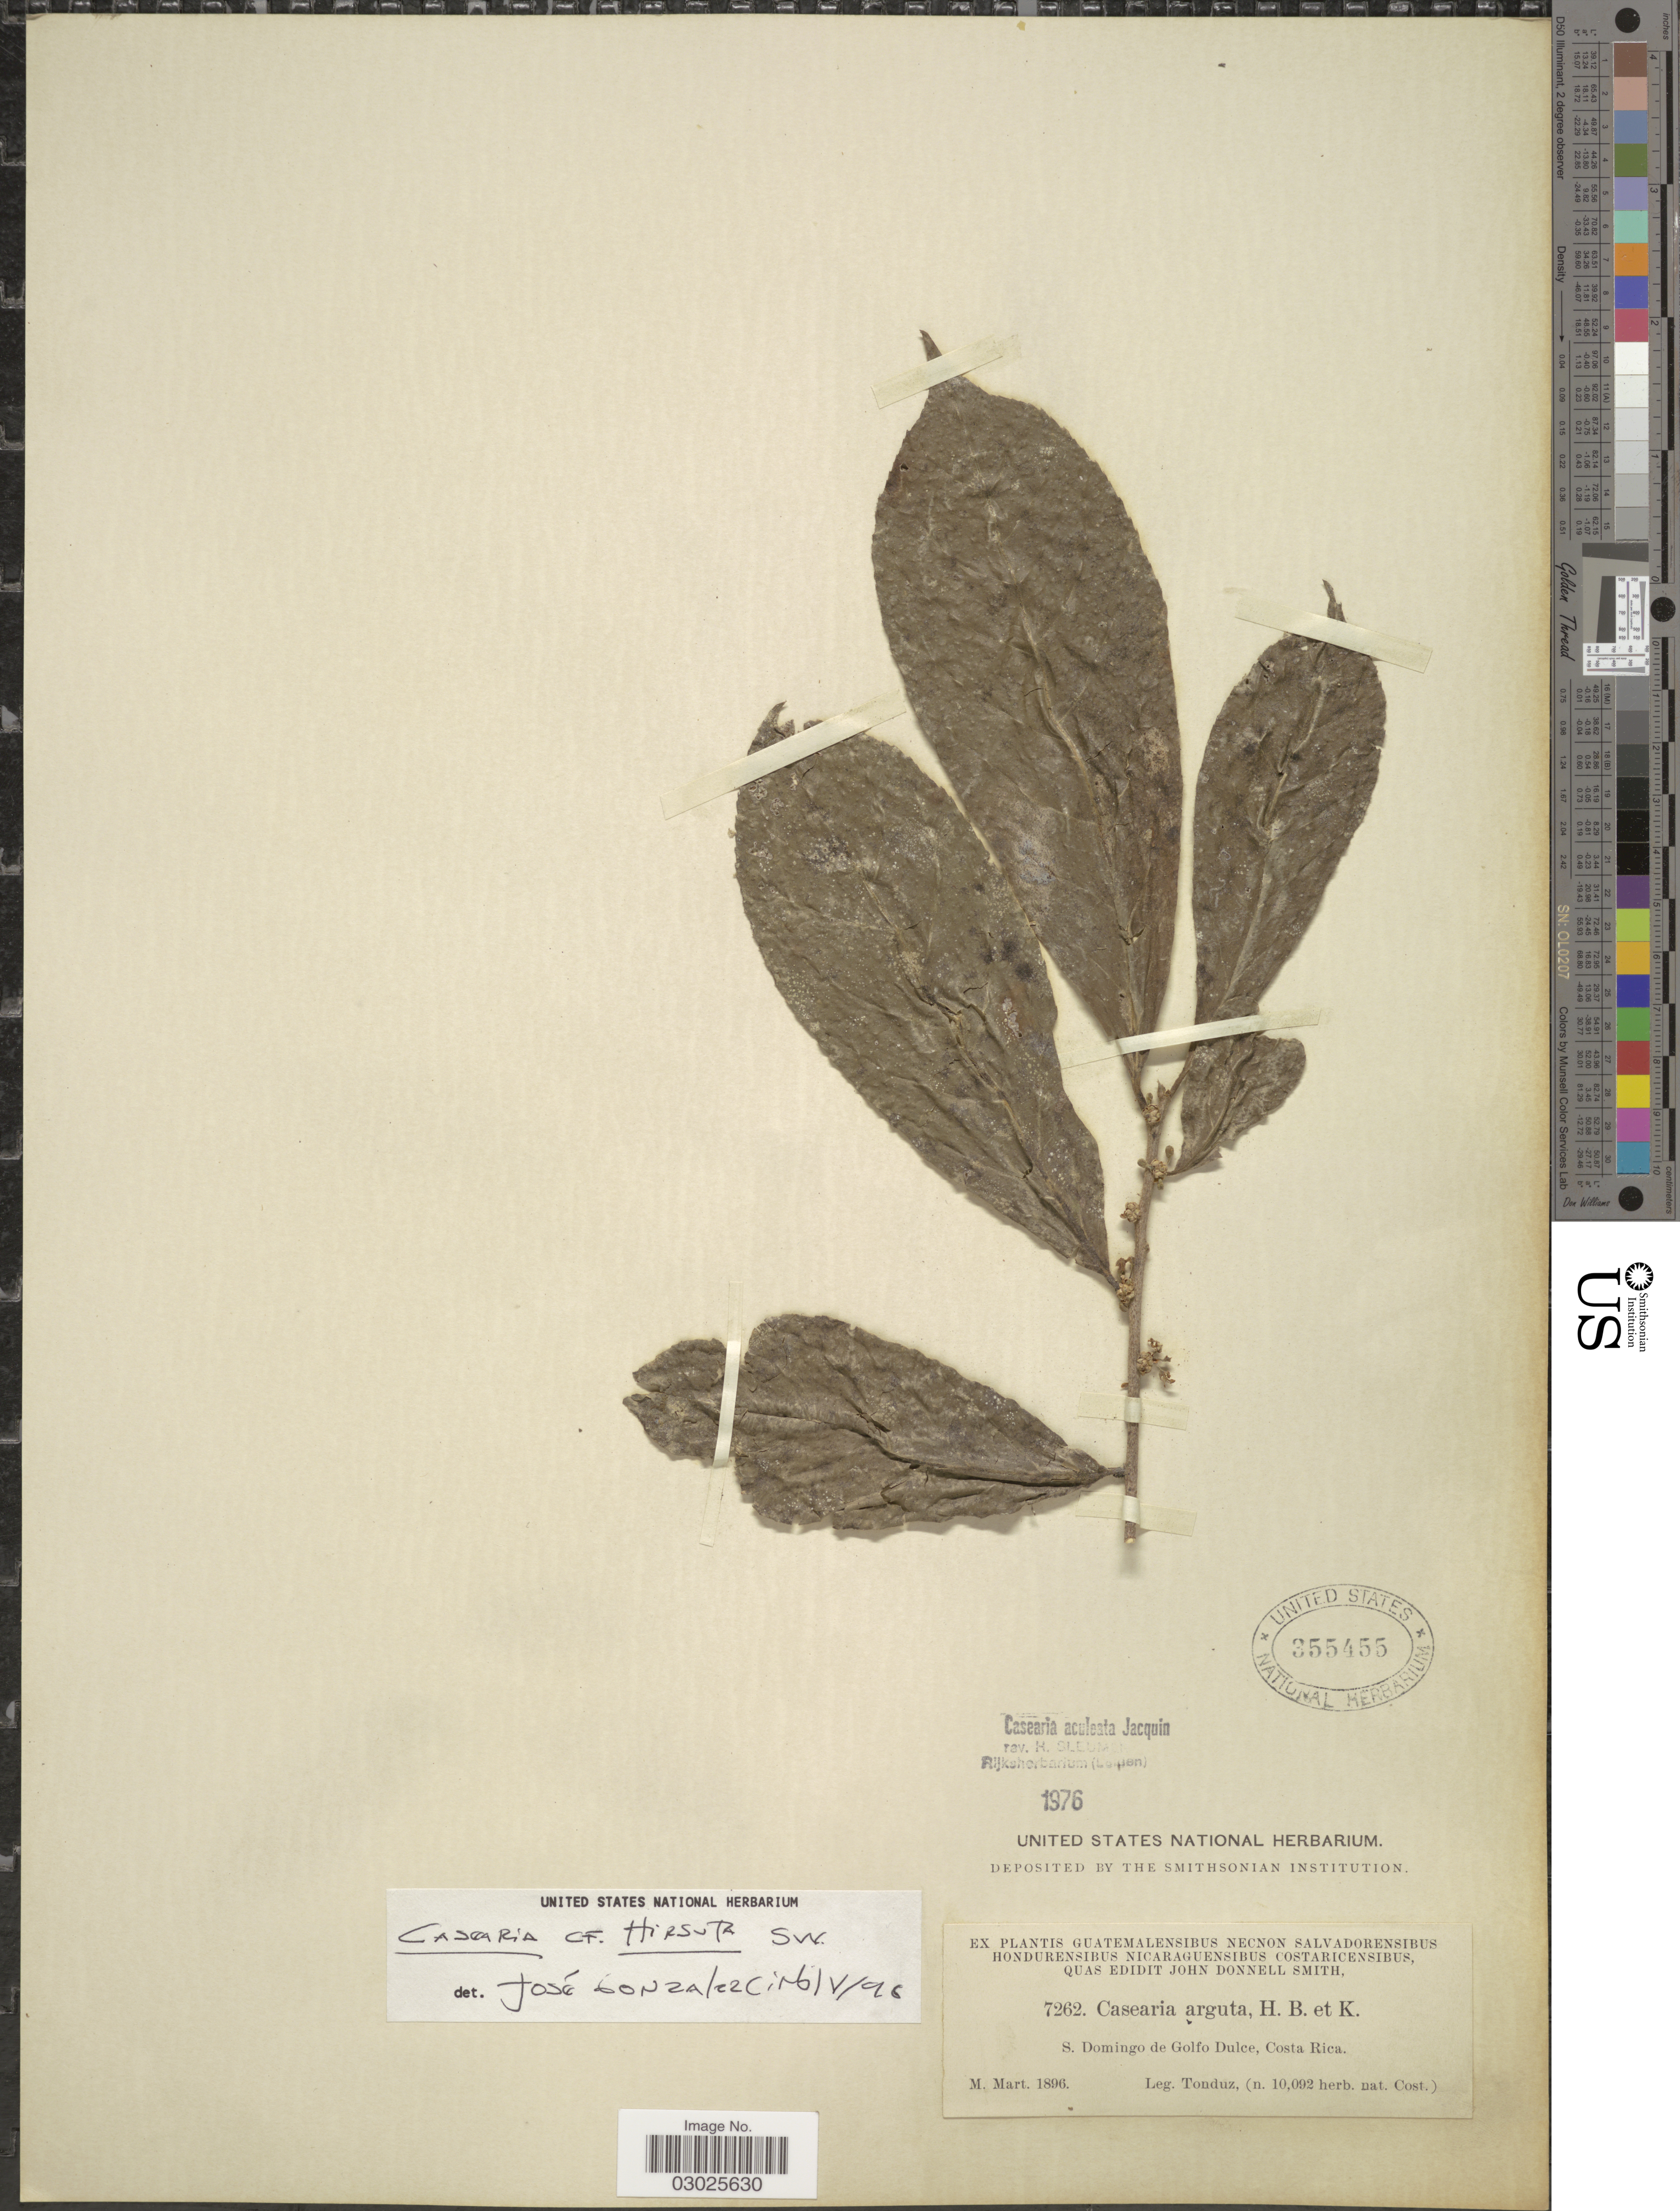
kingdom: Plantae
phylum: Tracheophyta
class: Magnoliopsida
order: Malpighiales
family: Salicaceae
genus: Casearia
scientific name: Casearia hirsuta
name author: Sw.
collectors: Tonduz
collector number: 7262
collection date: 1896-03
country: Costa Rica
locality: S. Domingo de Golfo Dulce.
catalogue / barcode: US 355455